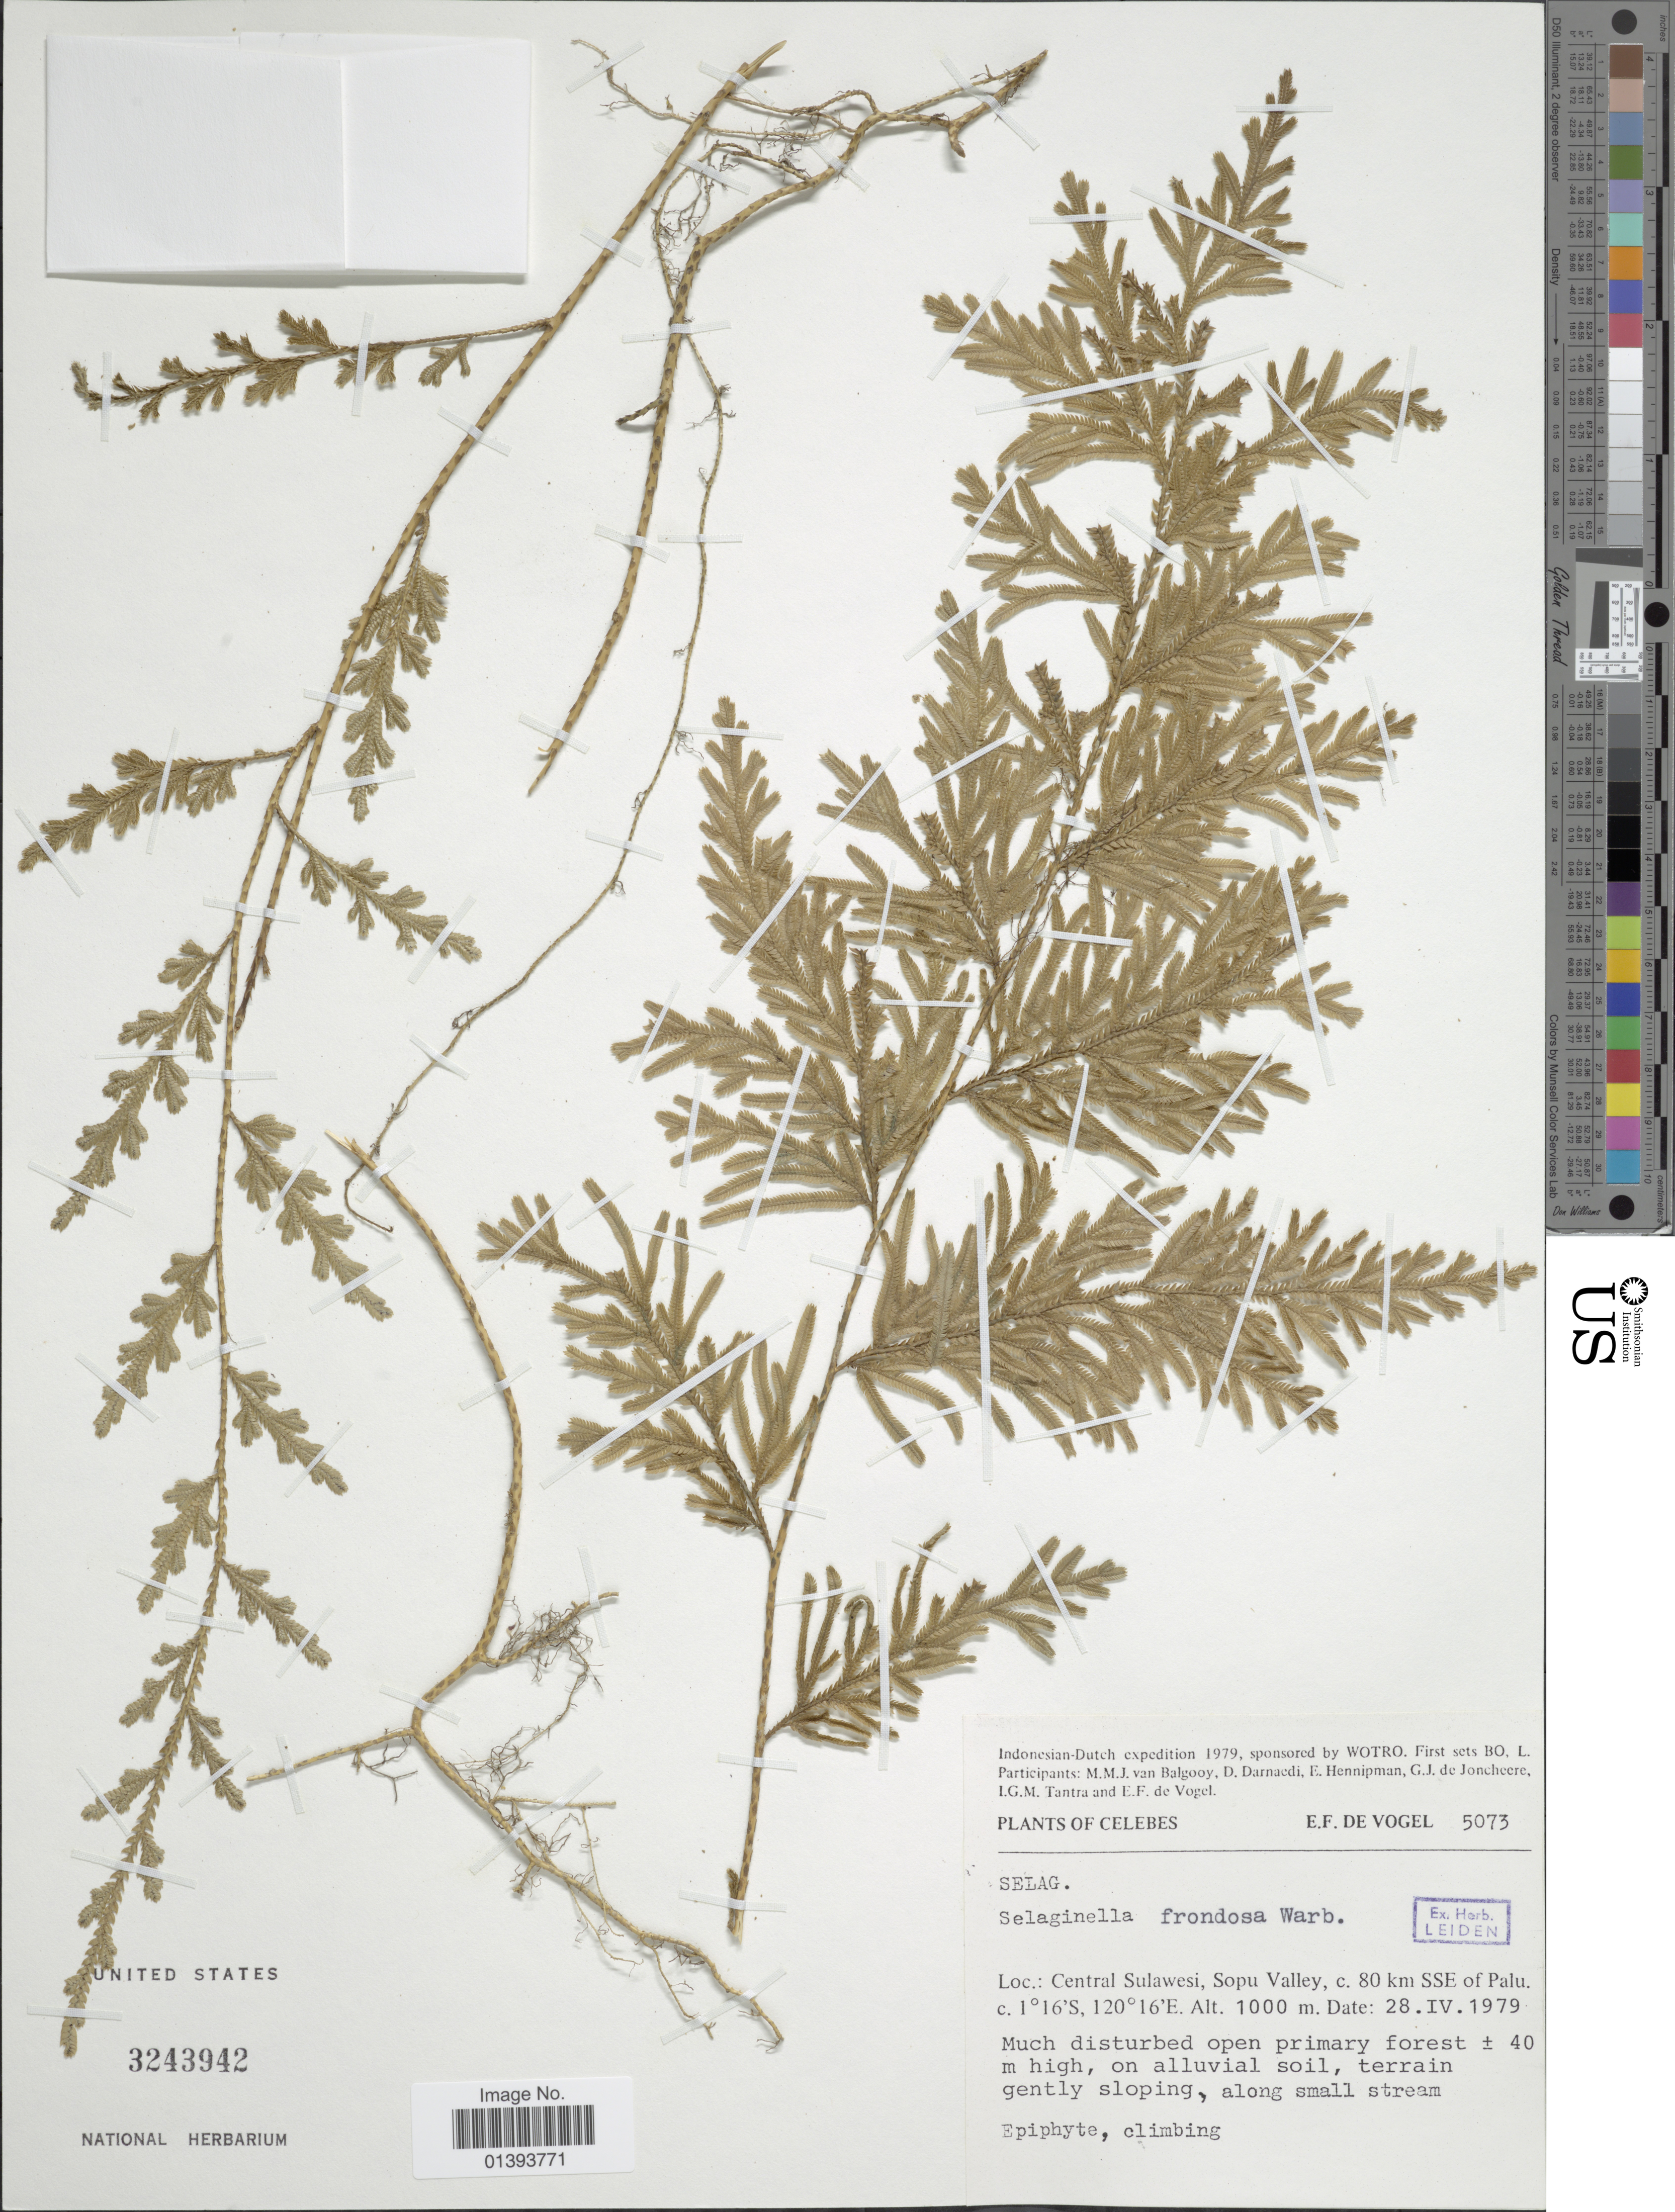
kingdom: Plantae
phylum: Tracheophyta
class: Lycopodiopsida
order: Selaginellales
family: Selaginellaceae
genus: Selaginella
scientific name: Selaginella frondosa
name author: Warb.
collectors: E. F. de Vogel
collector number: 5073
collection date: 1979-04-28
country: Indonesia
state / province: Sulawesi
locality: Celebes, Central Sulawesi, Sopu valley, c. 80 km SSE of Palu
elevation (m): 1000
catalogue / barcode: US 3243942